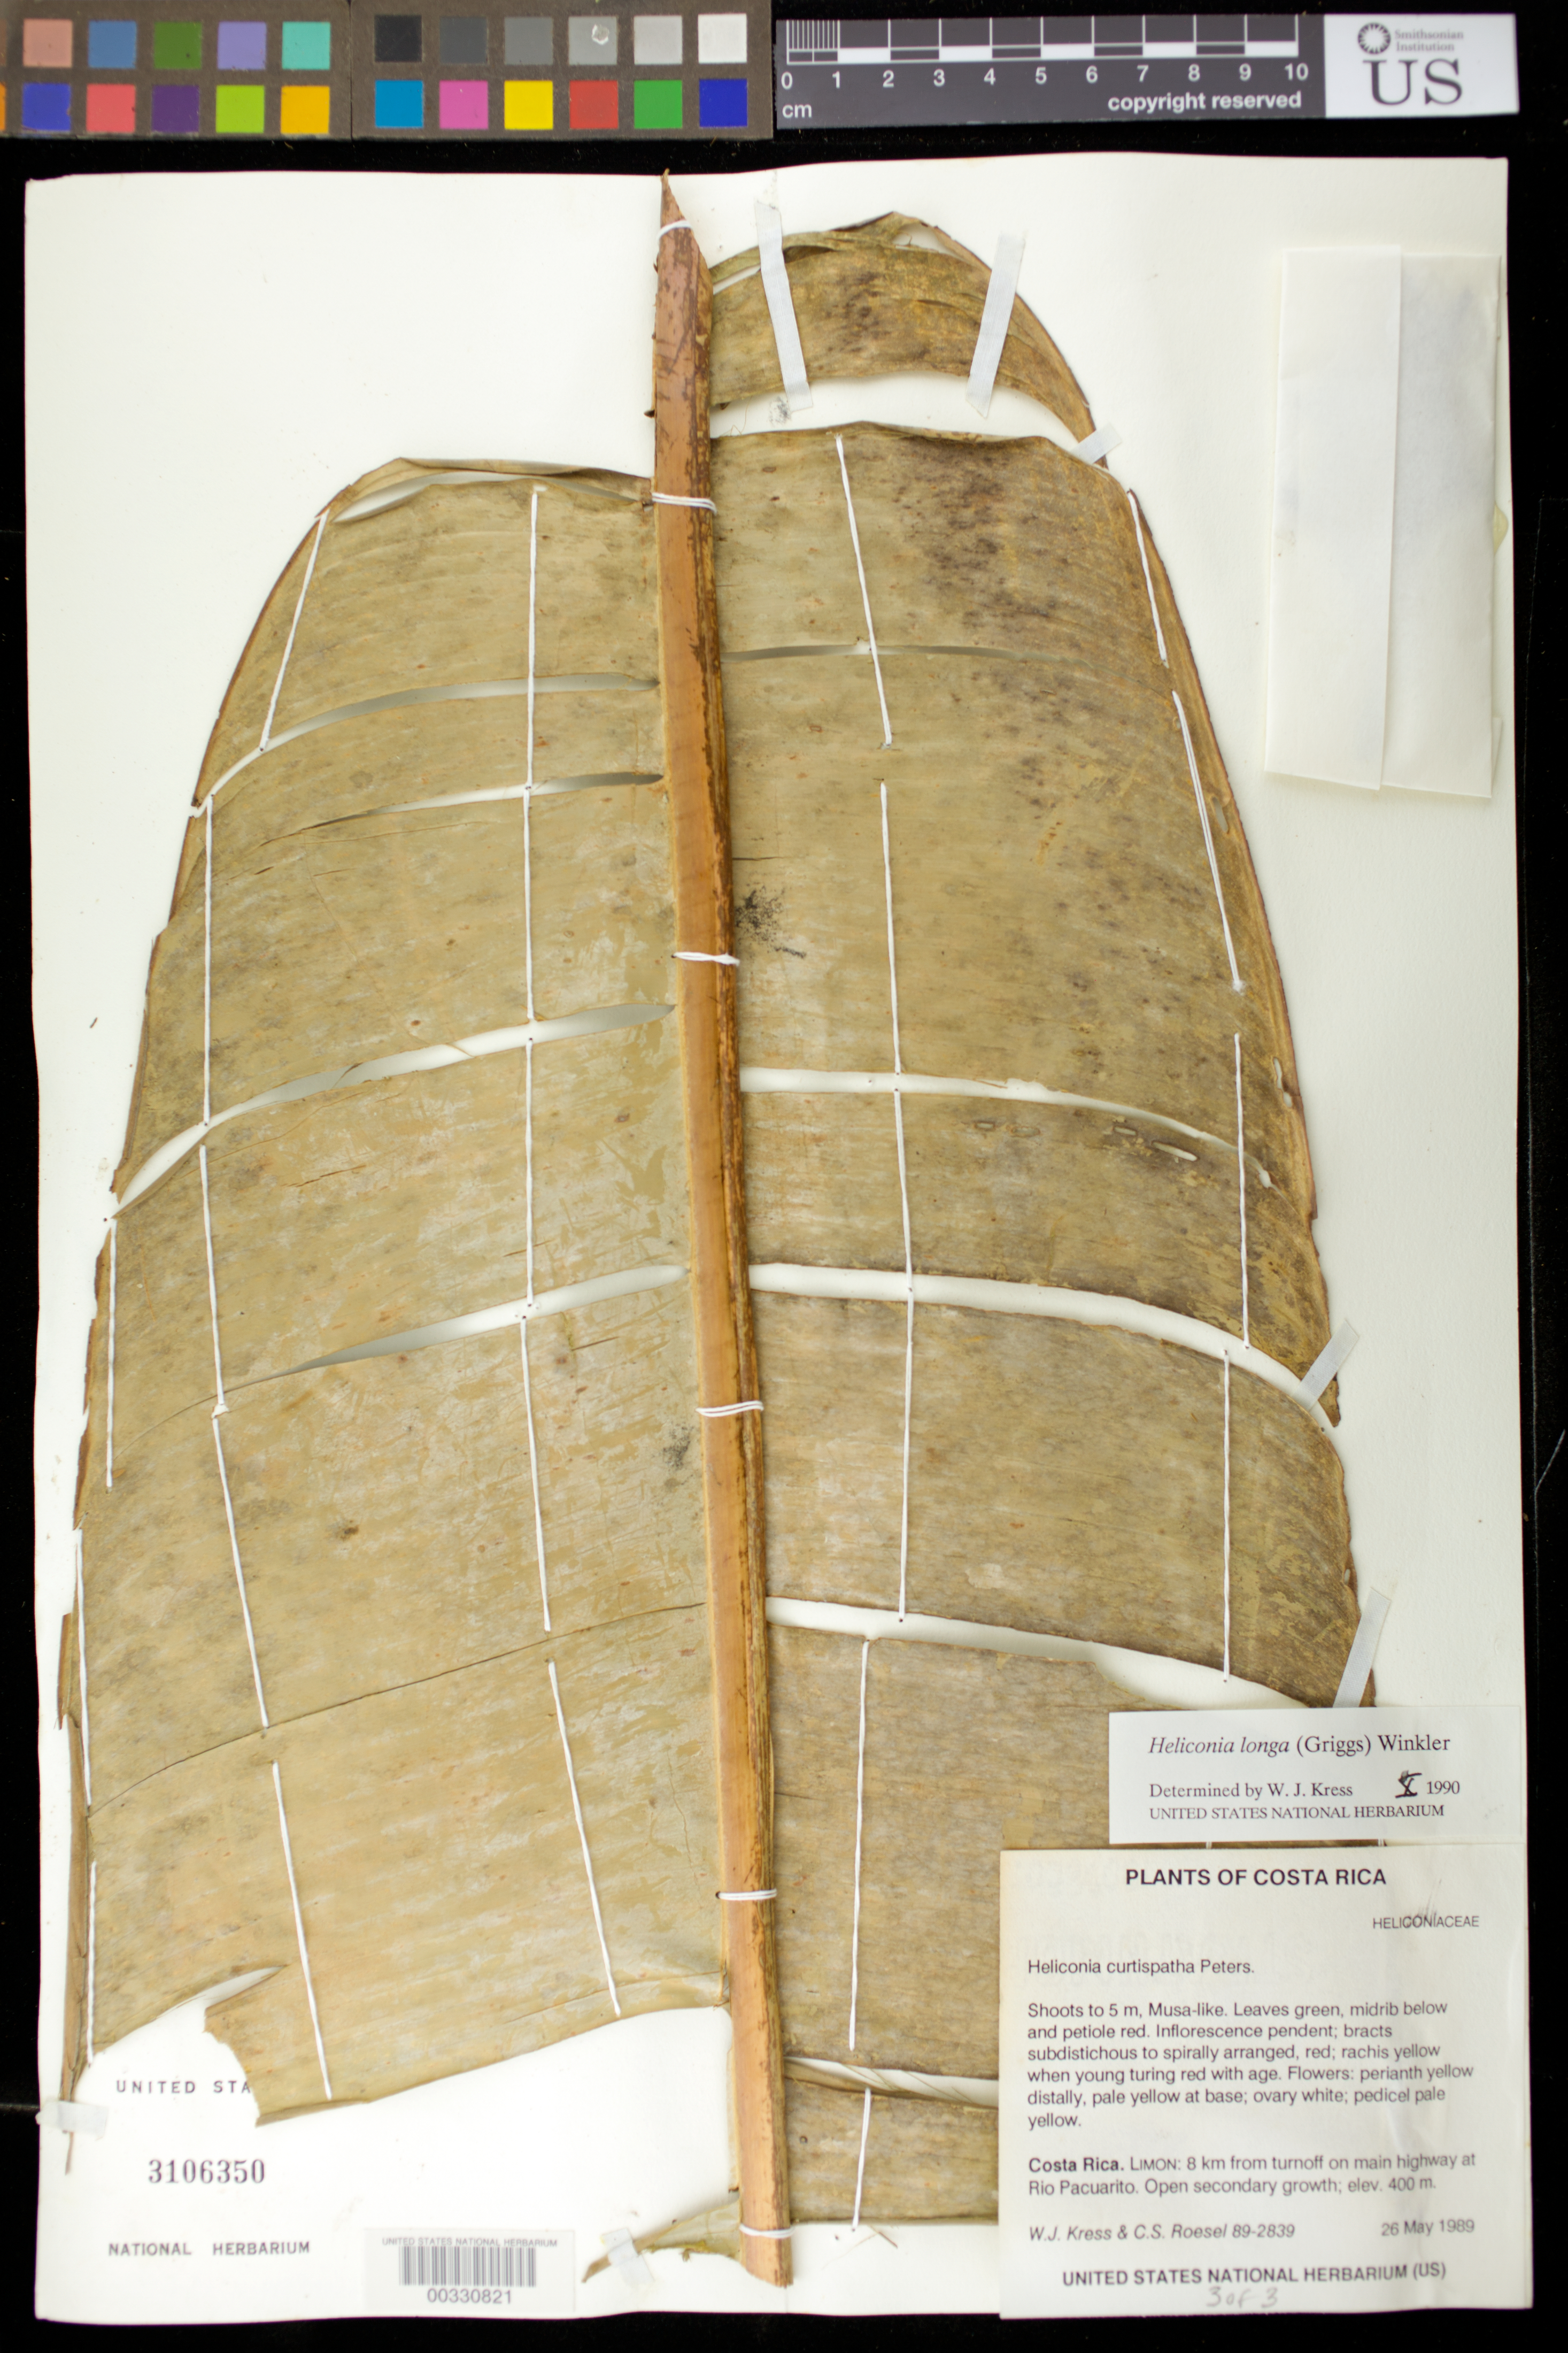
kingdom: Plantae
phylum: Tracheophyta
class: Liliopsida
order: Zingiberales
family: Heliconiaceae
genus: Heliconia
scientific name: Heliconia longa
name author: (R.F. Griggs) H.J.P. Winkl.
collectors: W. J. Kress & C. S. Roesel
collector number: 89-2839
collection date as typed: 26 May 1989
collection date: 1989-05-26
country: Costa Rica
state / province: Limón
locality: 8 km from turnoff on main highway at rio pacuarito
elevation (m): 400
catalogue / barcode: US 3106350